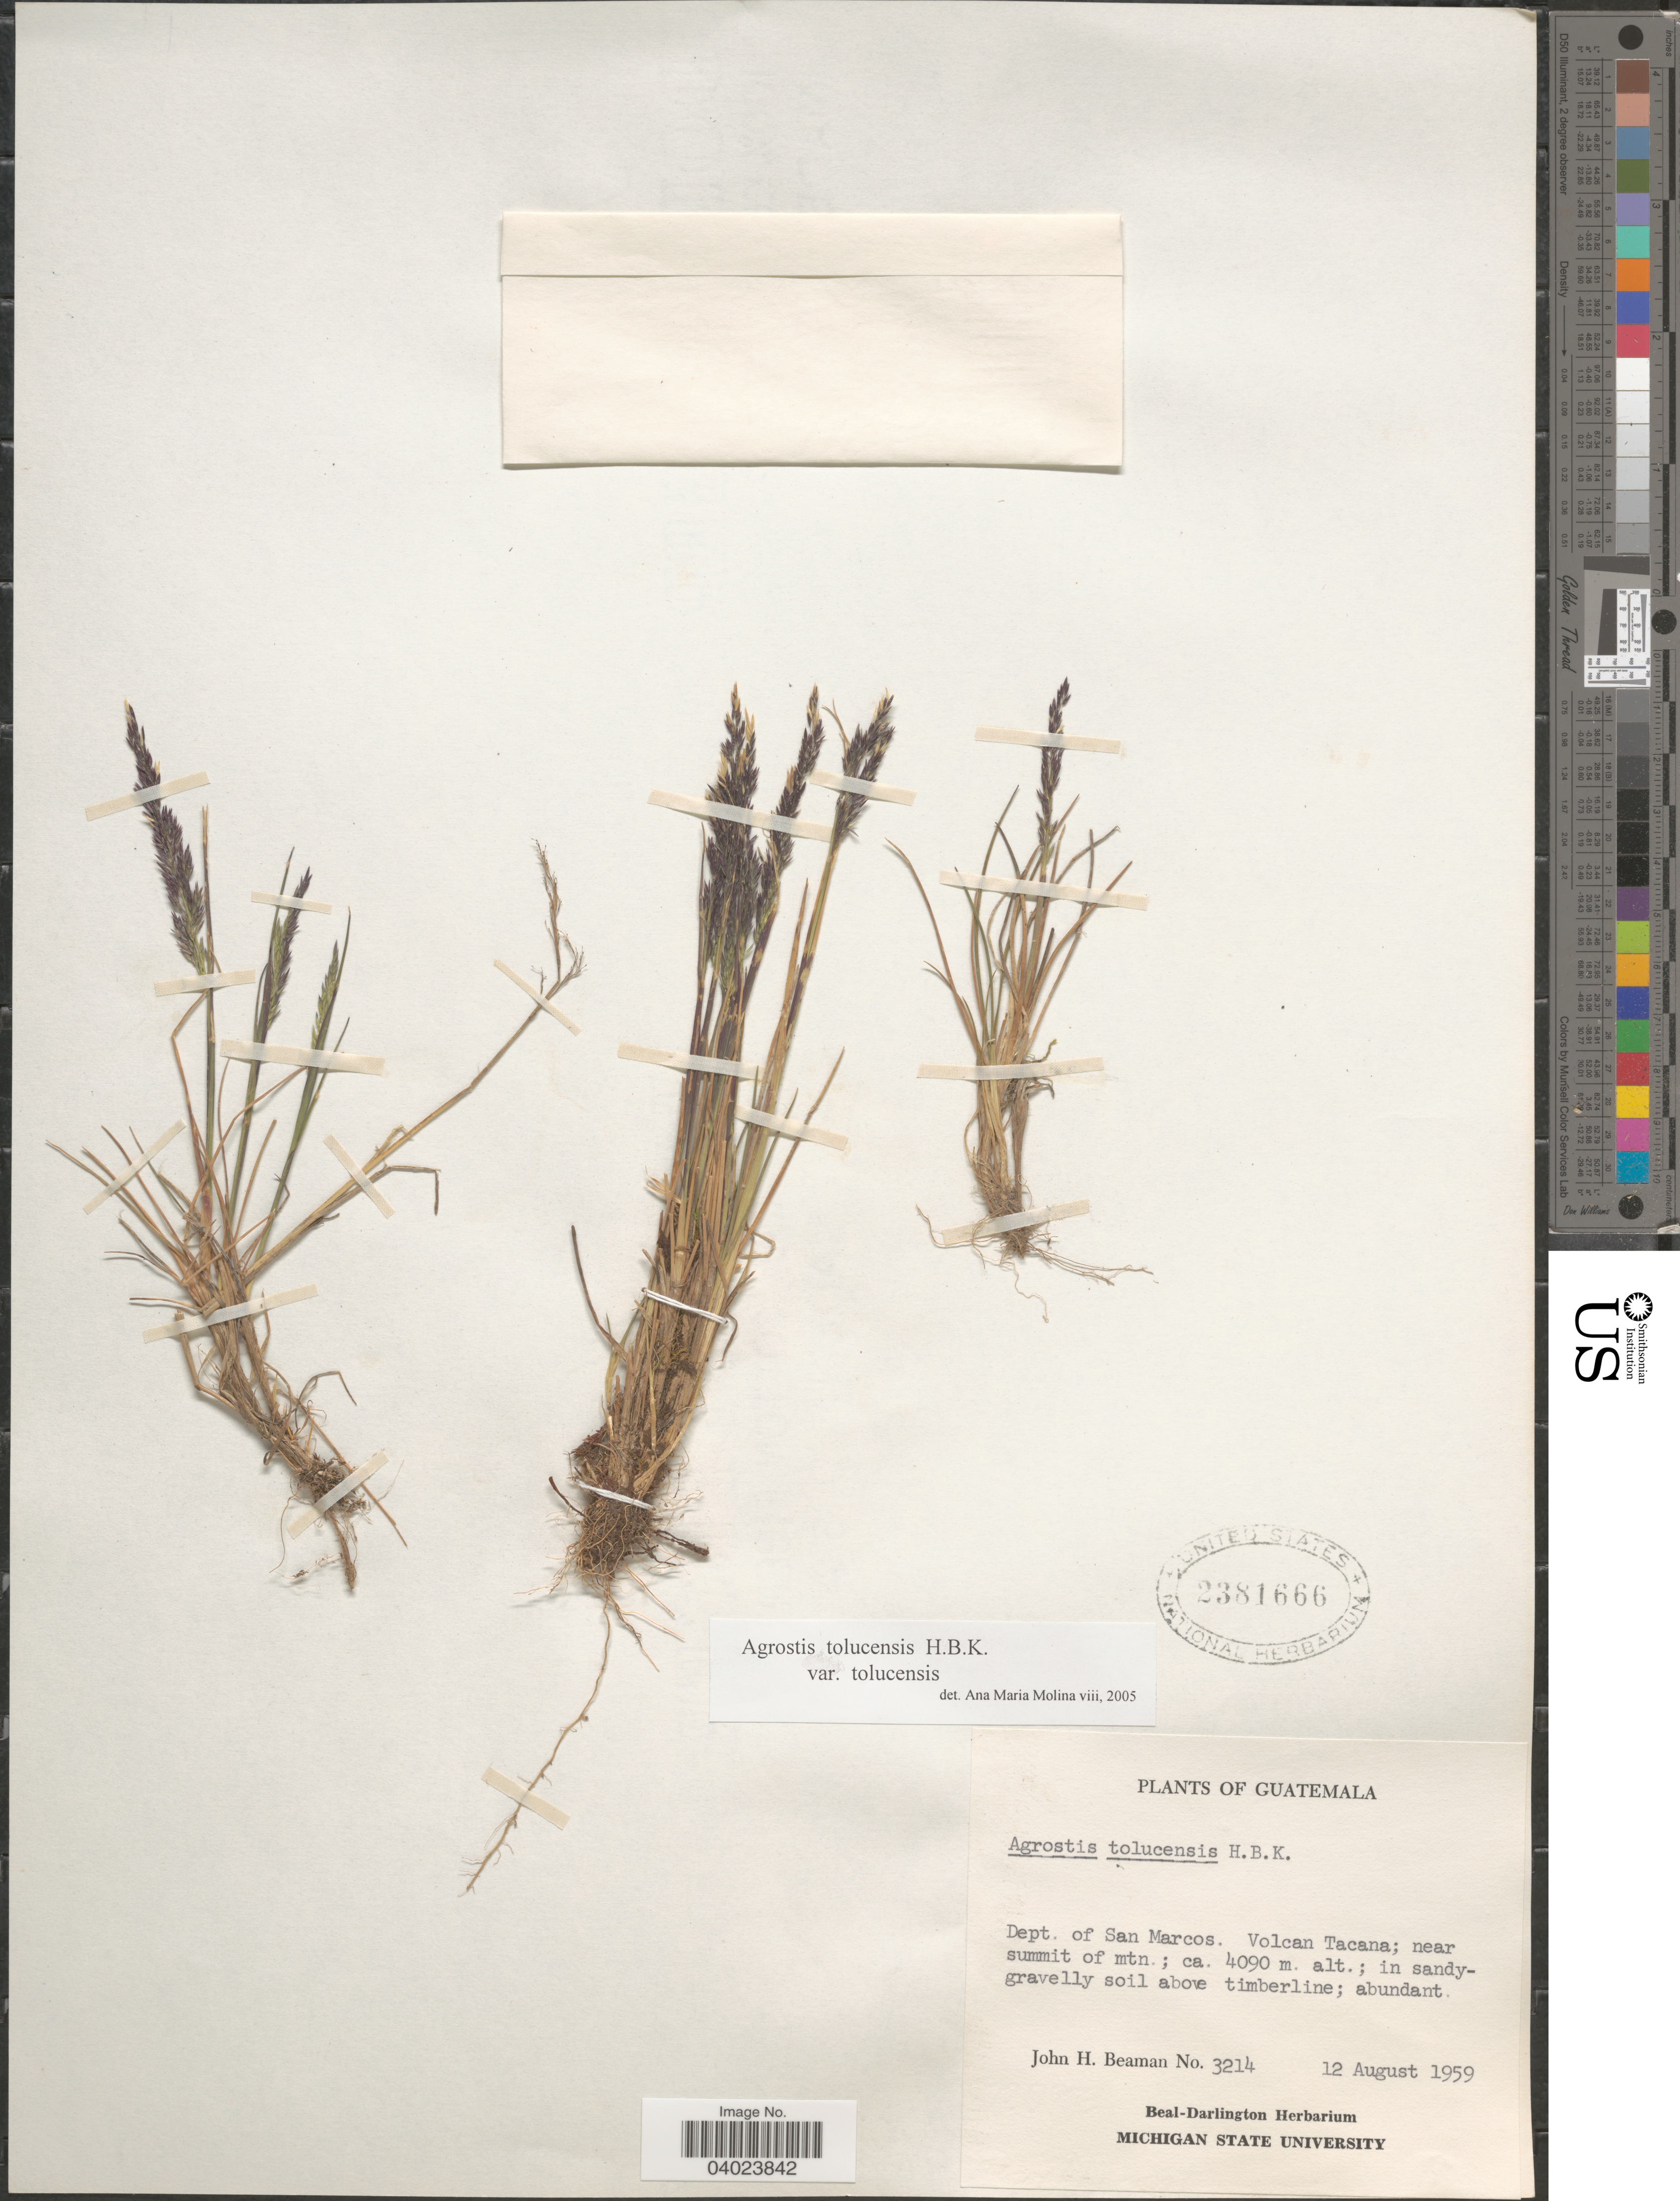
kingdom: Plantae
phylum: Tracheophyta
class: Liliopsida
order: Poales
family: Poaceae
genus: Agrostis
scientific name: Agrostis tolucensis Kunth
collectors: J. H. Beaman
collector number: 3214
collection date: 1959-08-12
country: Guatemala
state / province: San Marcos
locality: Dept. of San Marcos. Volcan Tacana; near summit of mtn.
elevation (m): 4090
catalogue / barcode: US 2381666